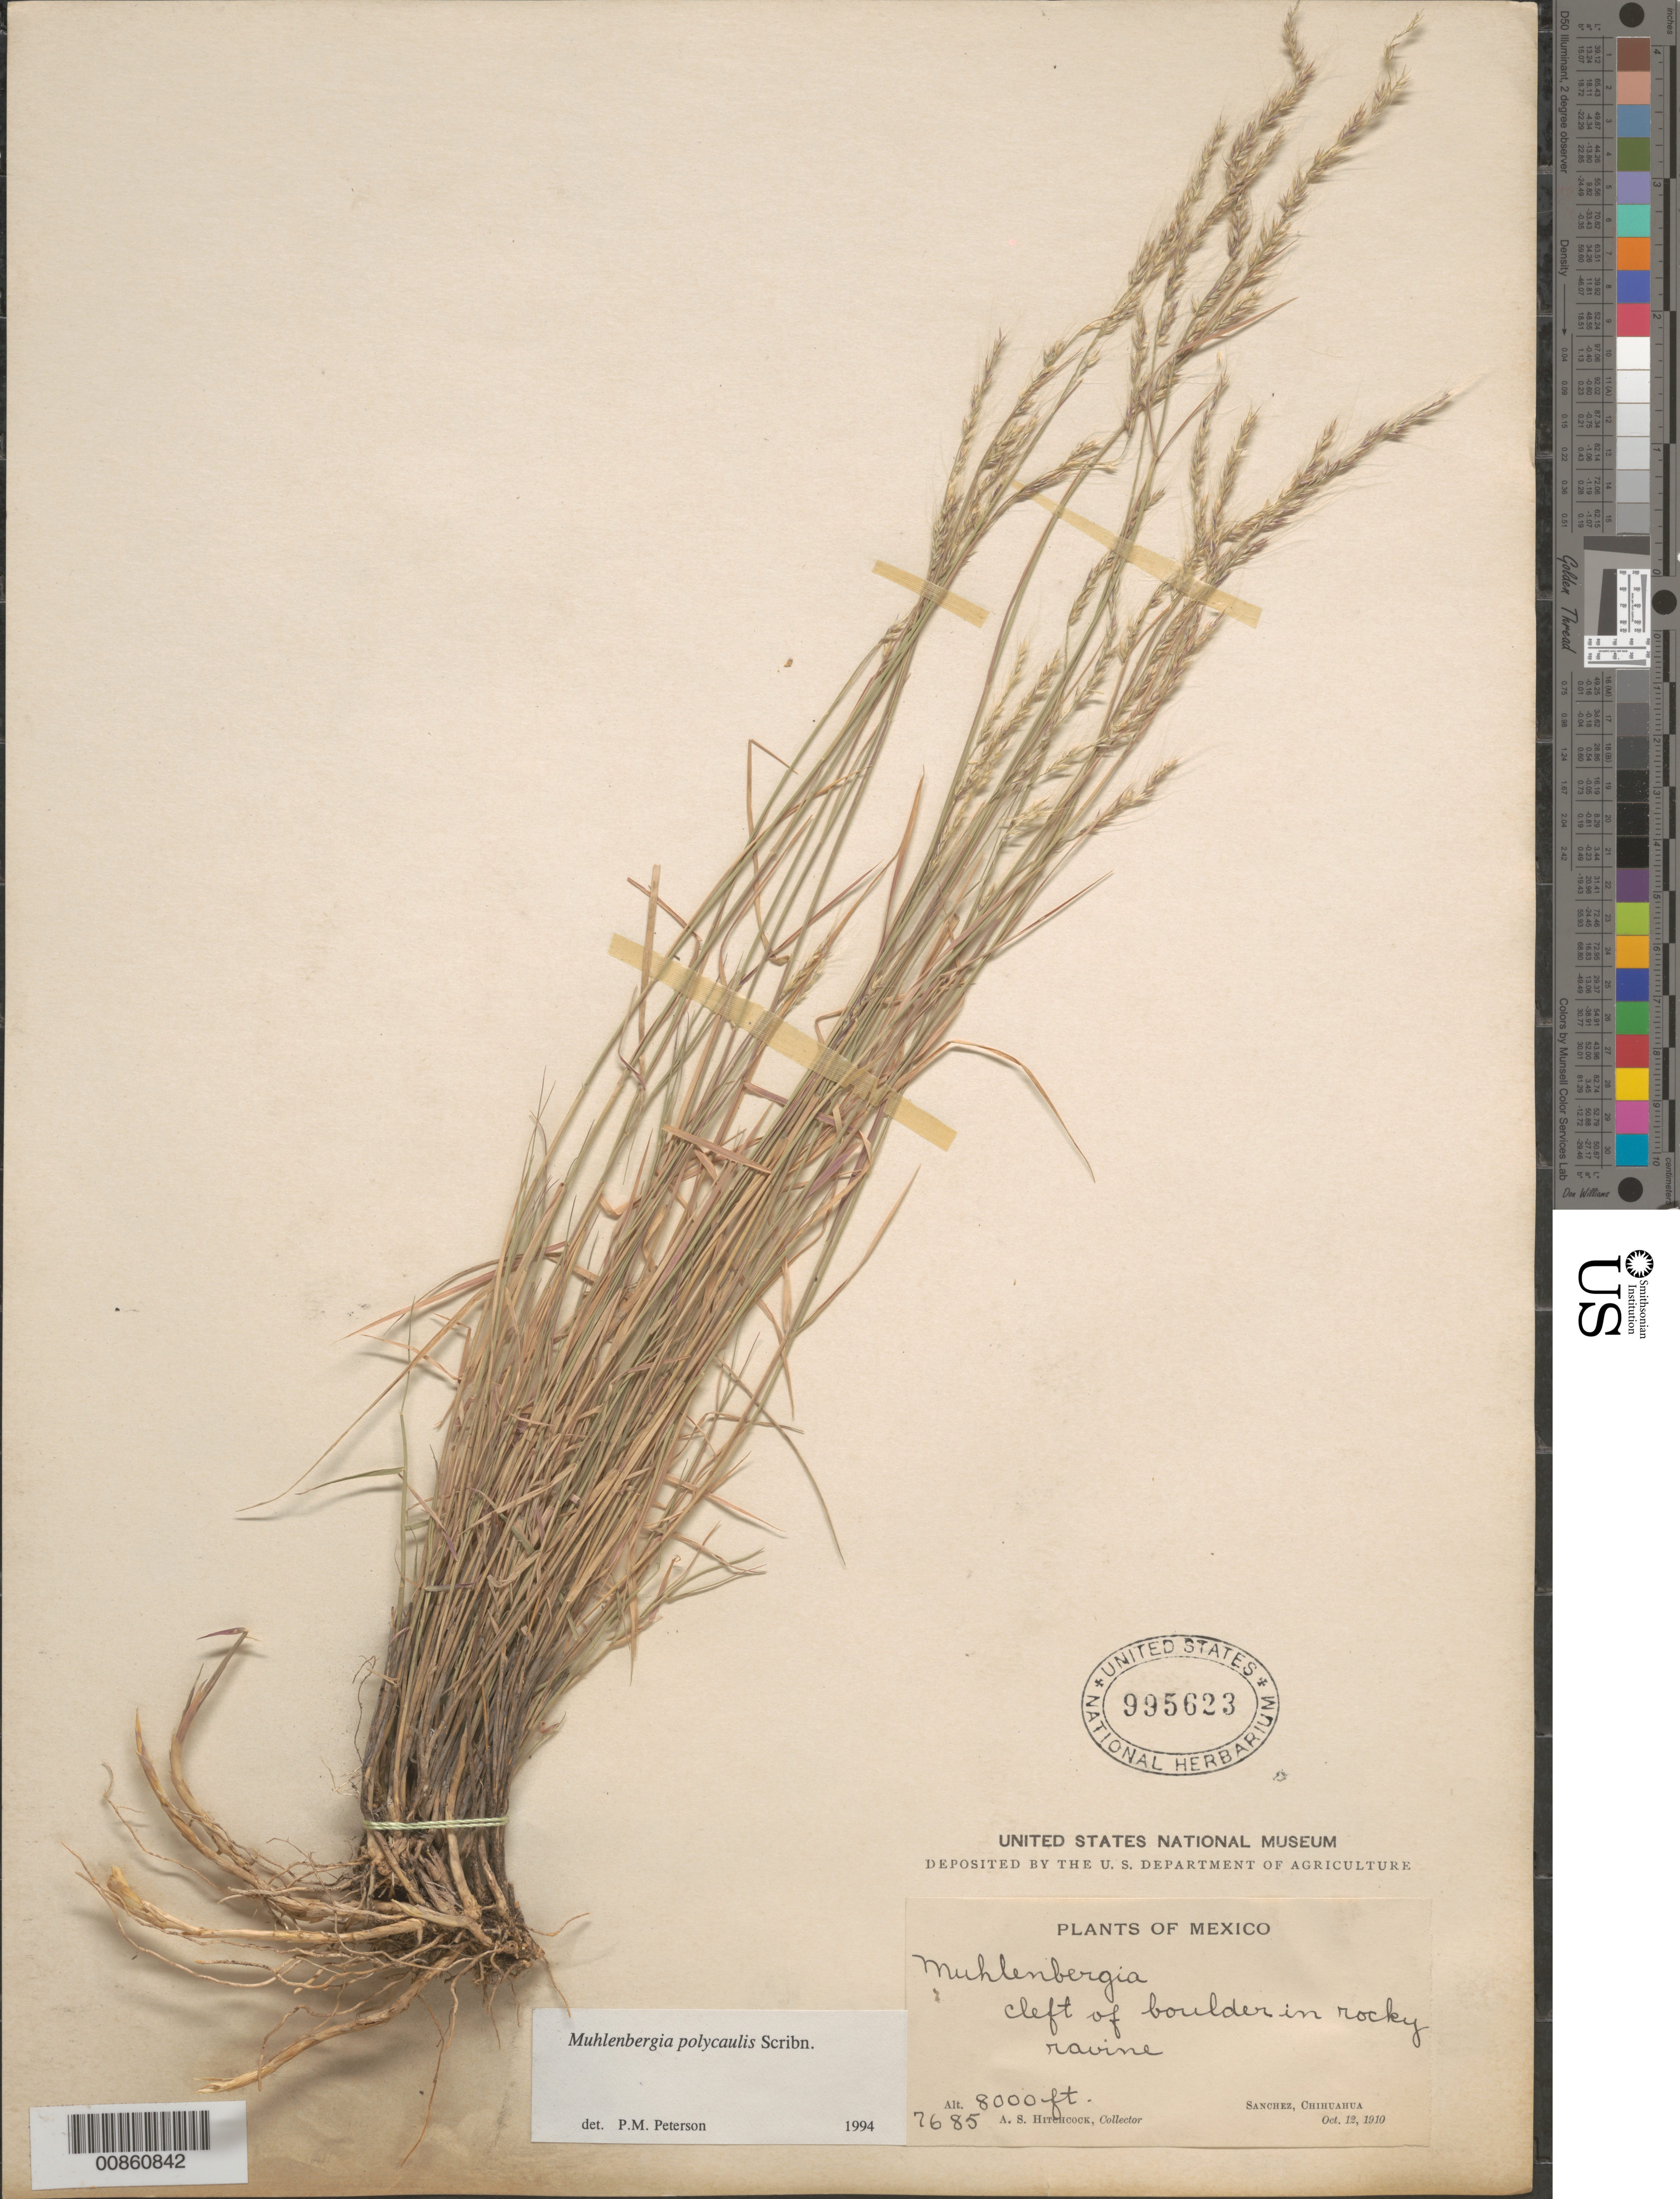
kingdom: Plantae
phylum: Tracheophyta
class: Liliopsida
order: Poales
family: Poaceae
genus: Muhlenbergia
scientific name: Muhlenbergia polycaulis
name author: Scribn.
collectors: A. S. Hitchcock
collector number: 7685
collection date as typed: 12 Oct 1910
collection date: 1910-10-12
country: Mexico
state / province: Chihuahua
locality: Sanchez, Chih.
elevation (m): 2438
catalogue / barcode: US 995623